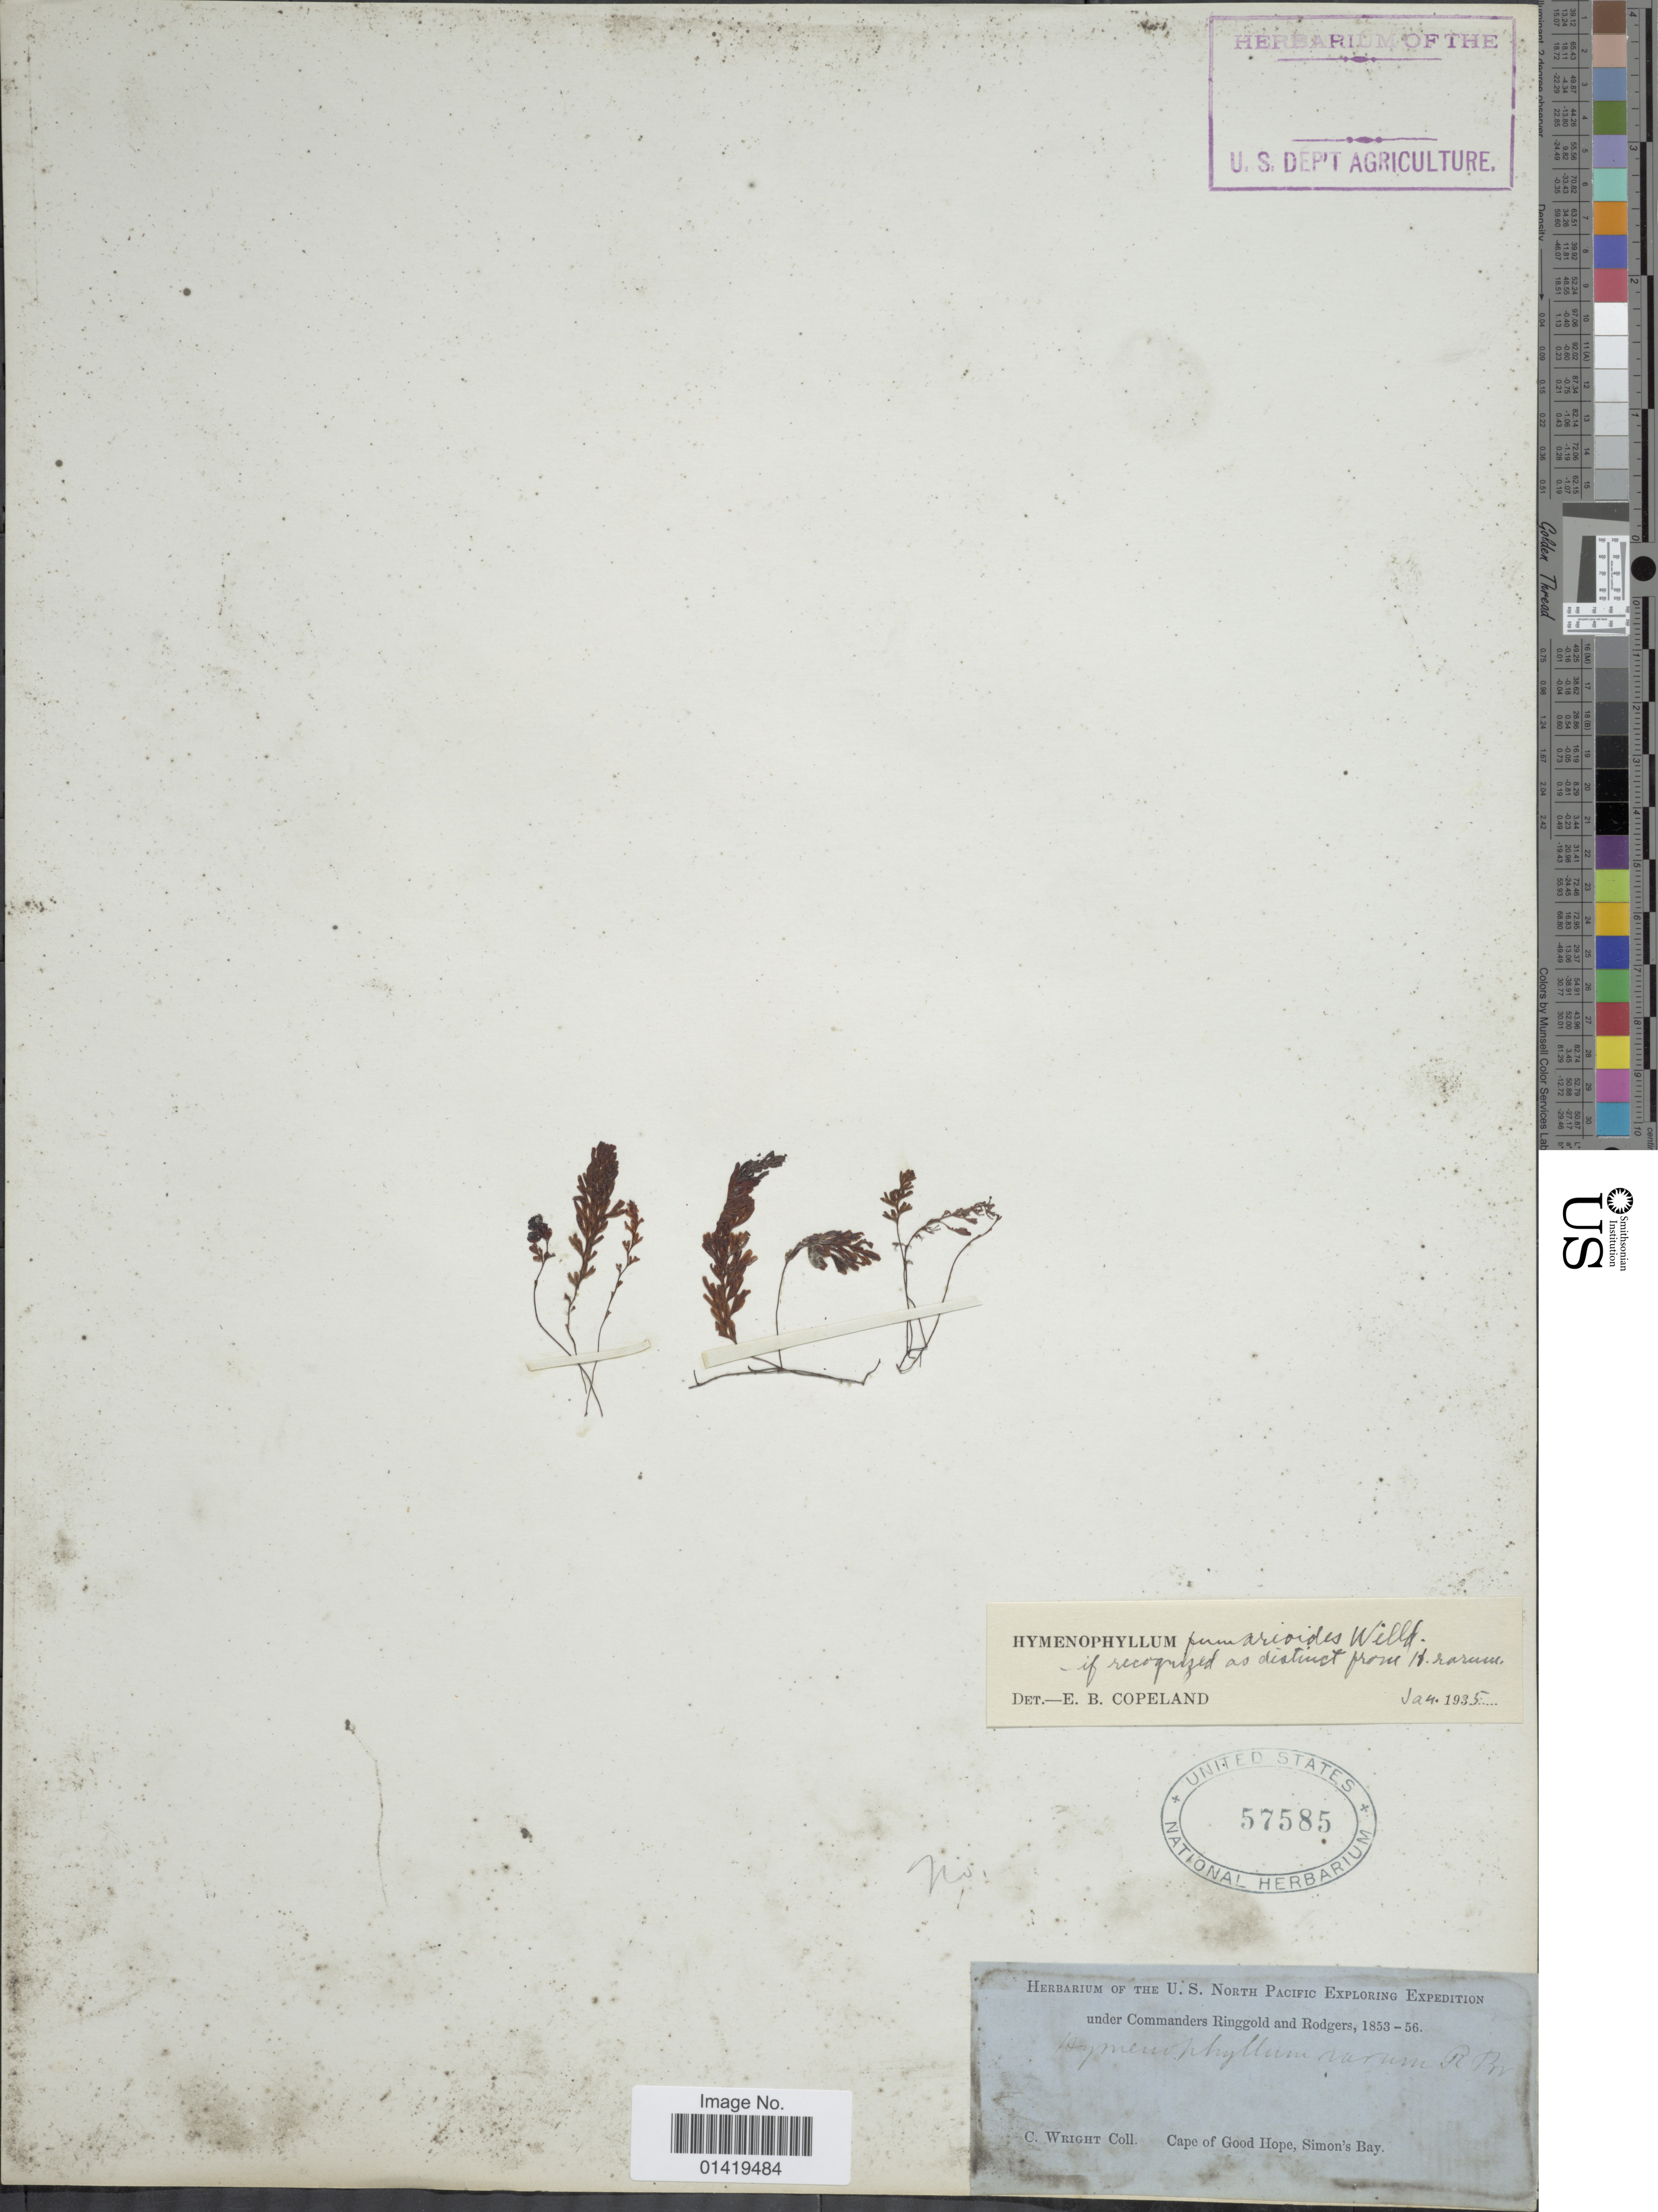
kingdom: Plantae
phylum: Tracheophyta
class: Polypodiopsida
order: Hymenophyllales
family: Hymenophyllaceae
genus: Hymenophyllum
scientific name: Hymenophyllum fumarioides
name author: Willd.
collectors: C. Wright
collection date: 1853/1856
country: South Africa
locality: Cape of Good Hoop Simon's Bay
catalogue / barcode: US 57585